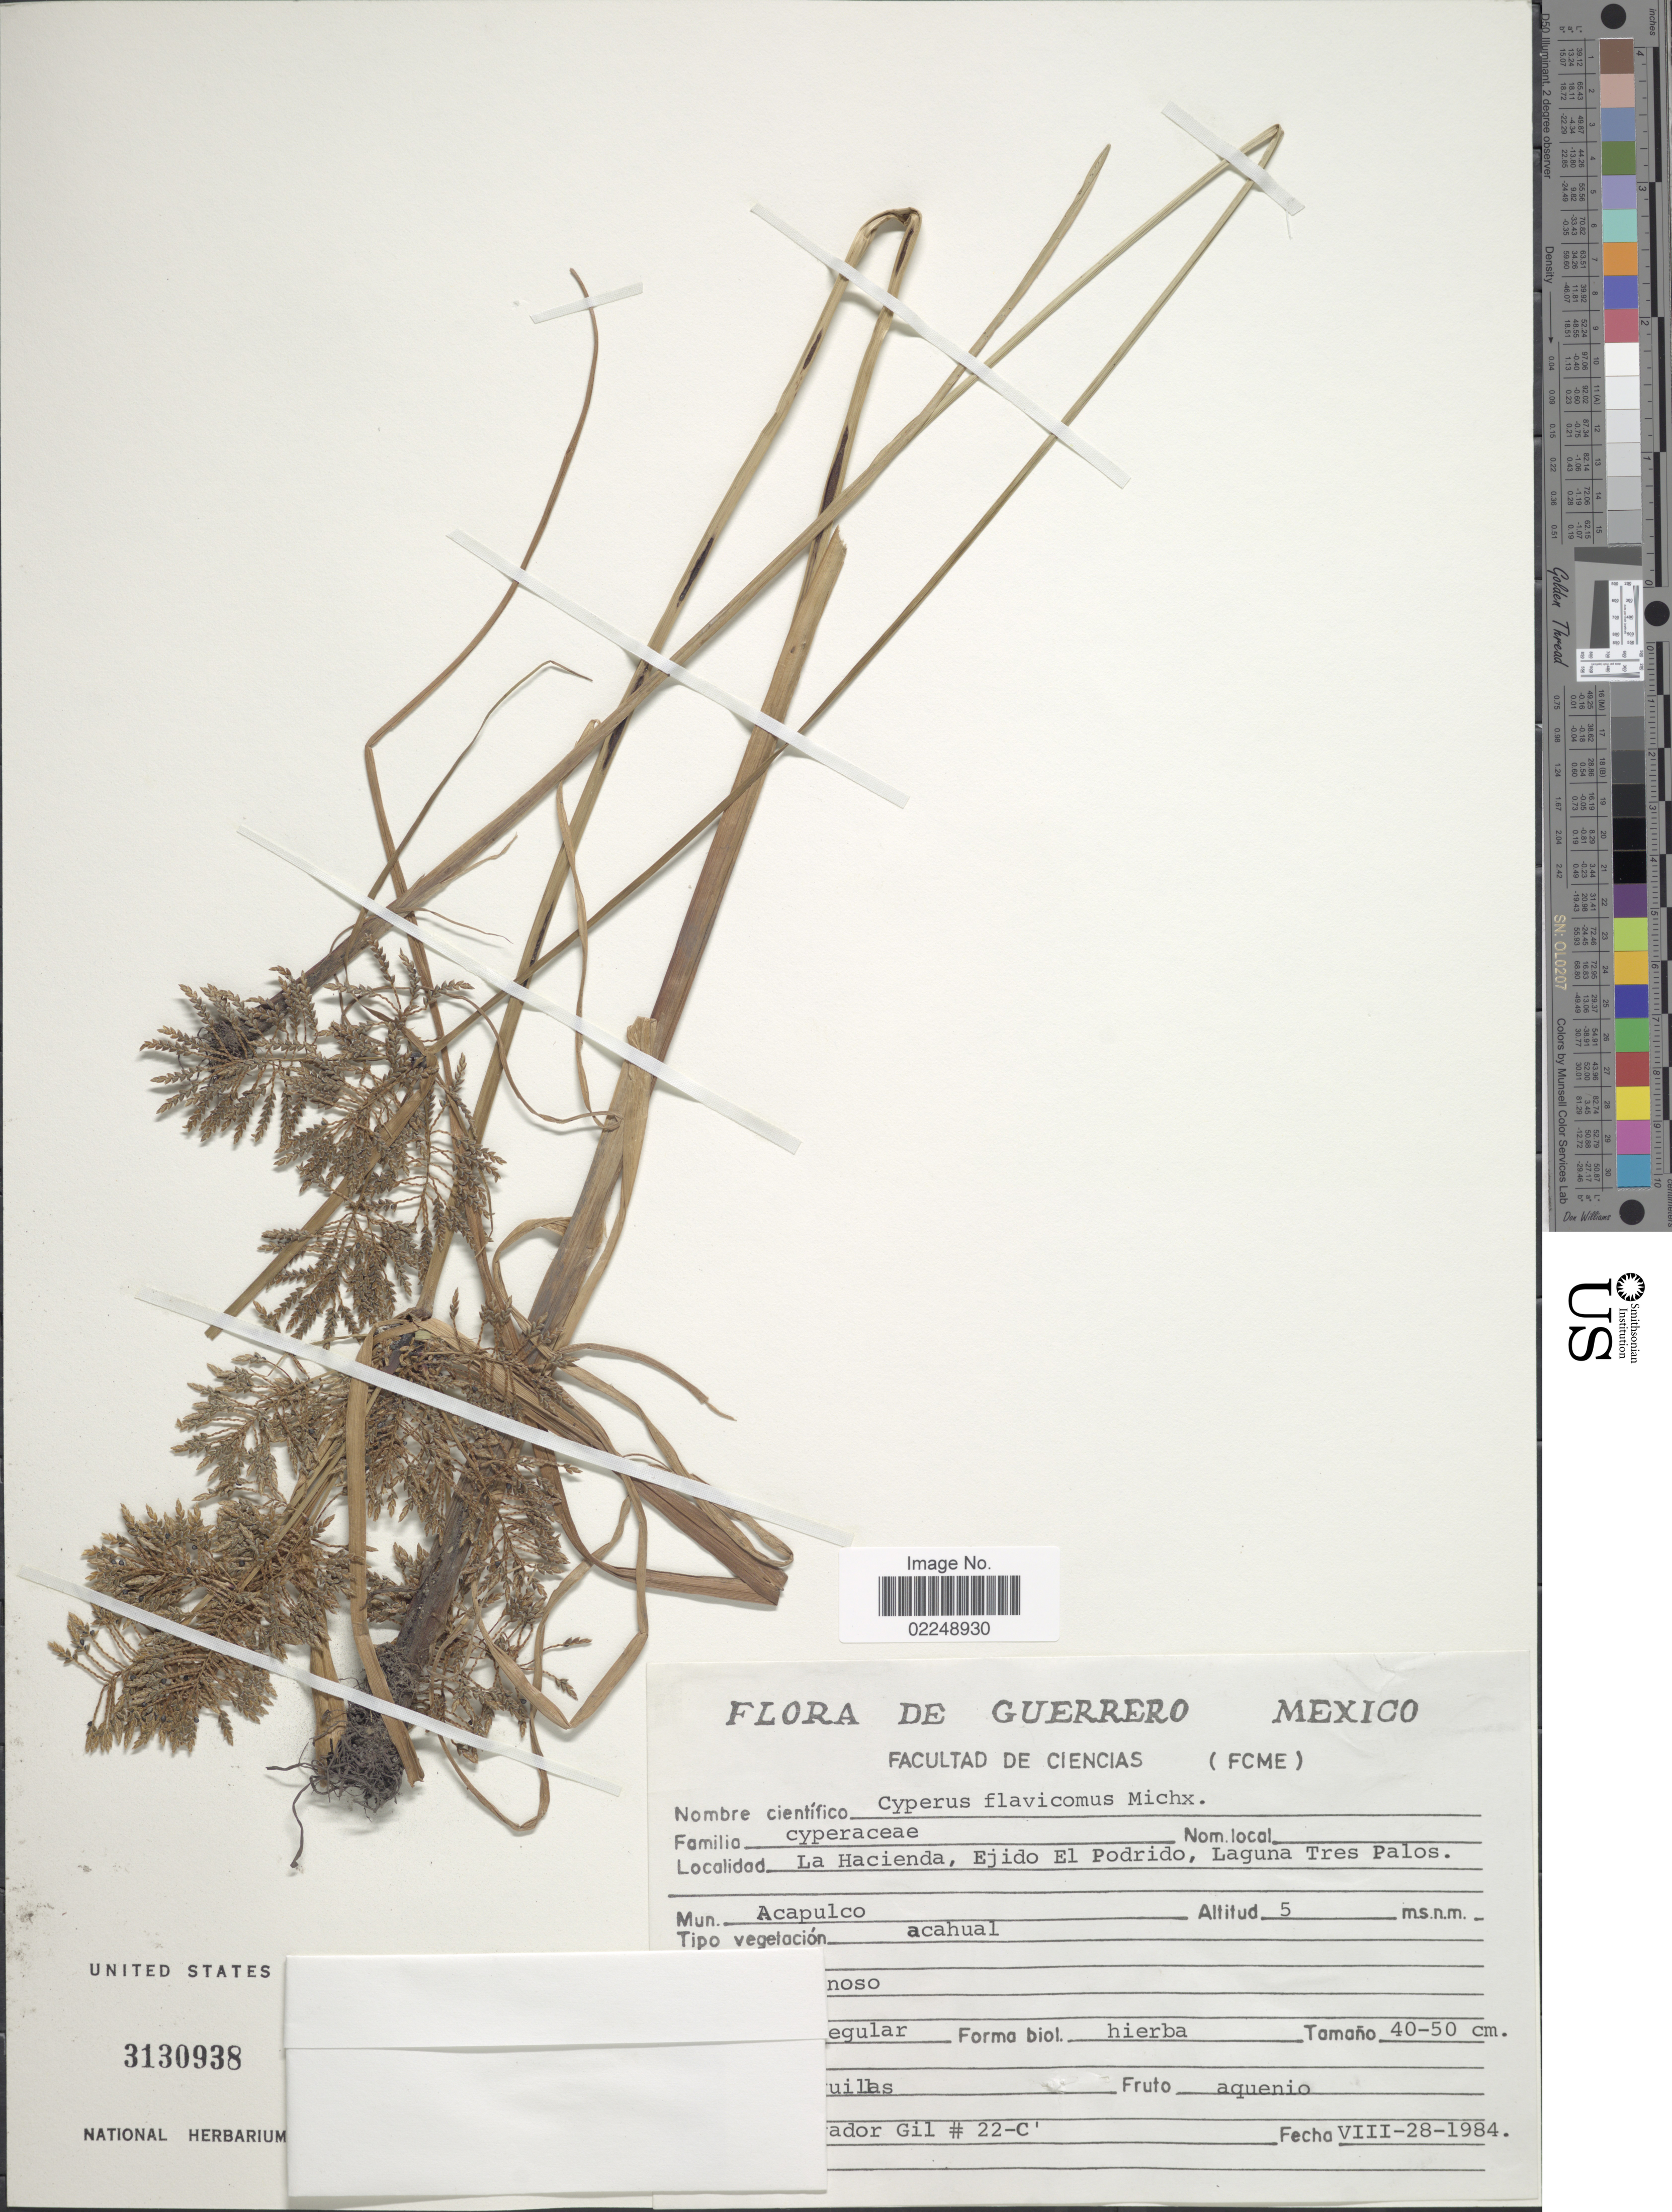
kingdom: Plantae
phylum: Tracheophyta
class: Liliopsida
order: Poales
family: Cyperaceae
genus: Cyperus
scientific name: Cyperus flavicomus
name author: Michx.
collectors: Gil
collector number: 22C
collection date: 1984-08-28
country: Mexico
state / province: Guerrero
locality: La Hacienda, Ejido El Podrido, Laguna Tres Palos, Mun. Acapulco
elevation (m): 5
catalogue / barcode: US 3130938